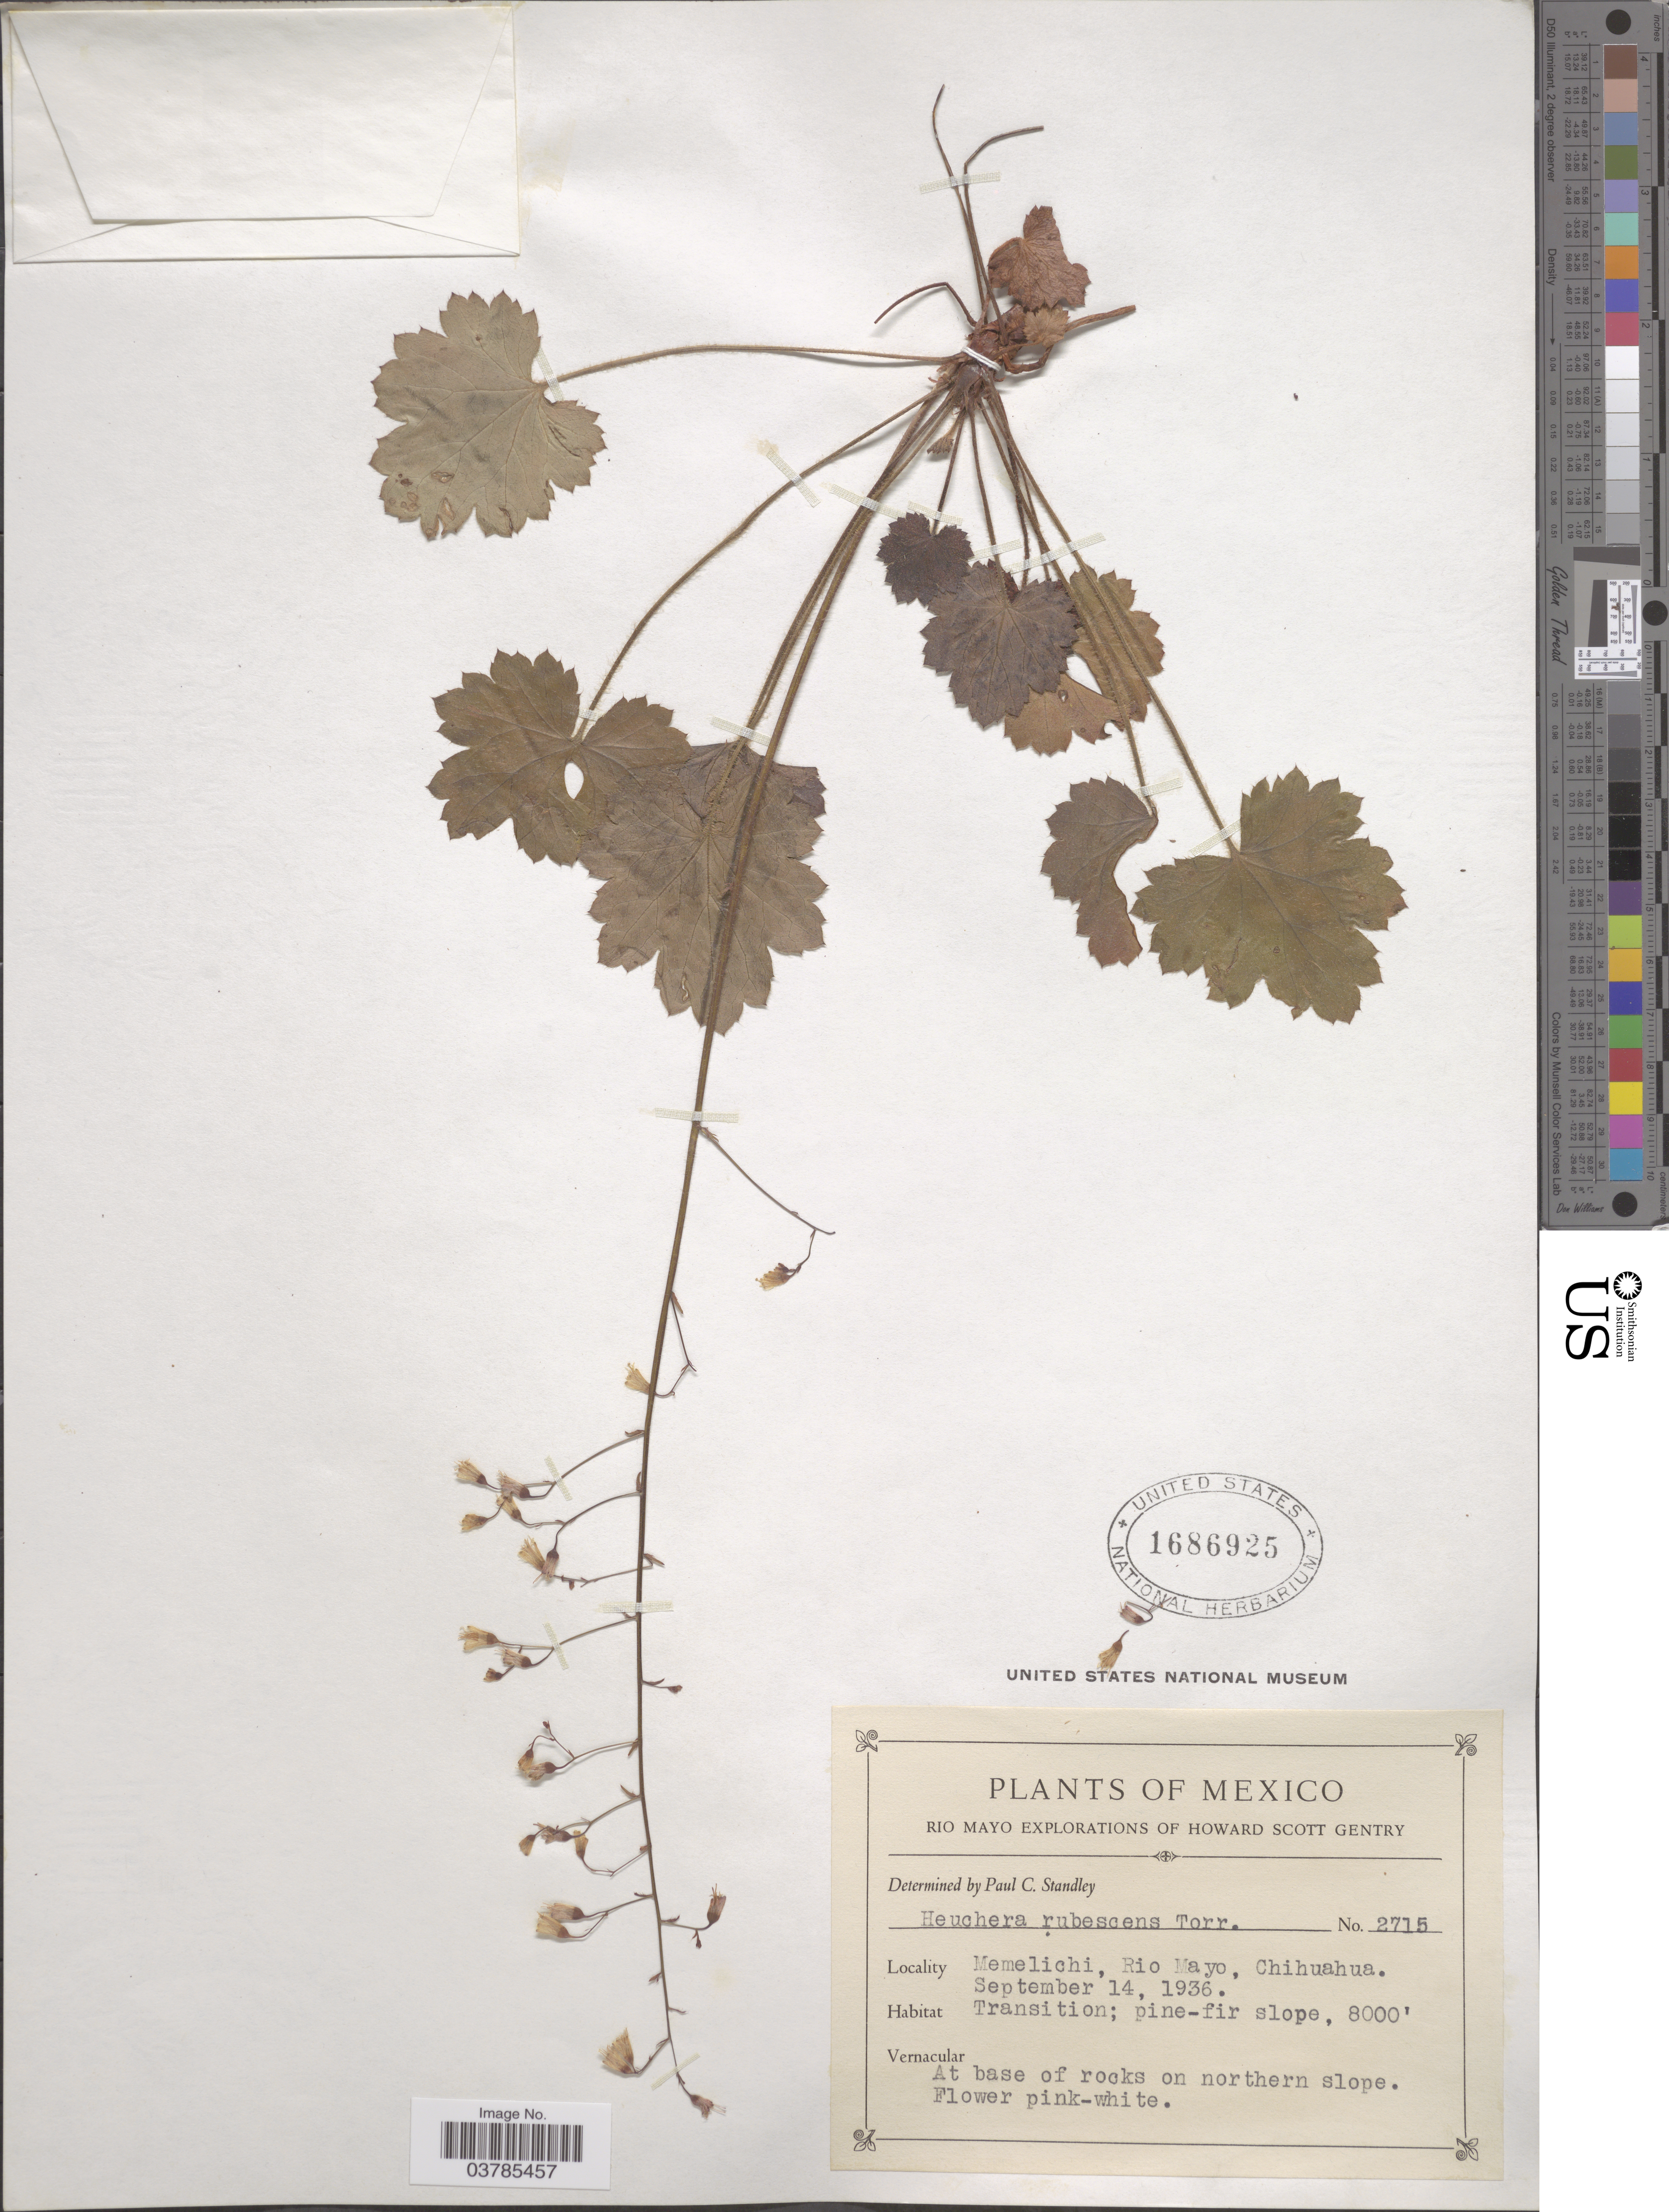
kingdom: Plantae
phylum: Tracheophyta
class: Magnoliopsida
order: Saxifragales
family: Saxifragaceae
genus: Heuchera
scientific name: Heuchera rubescens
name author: Torr.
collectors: H. S. Gentry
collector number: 2715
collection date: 1936-09-14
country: Mexico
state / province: Chihuahua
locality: Rio Mayo Explorations. Memelichi, Rio Mayo. Transition. At base of rocks on northern slope.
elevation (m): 2438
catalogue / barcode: US 1686925